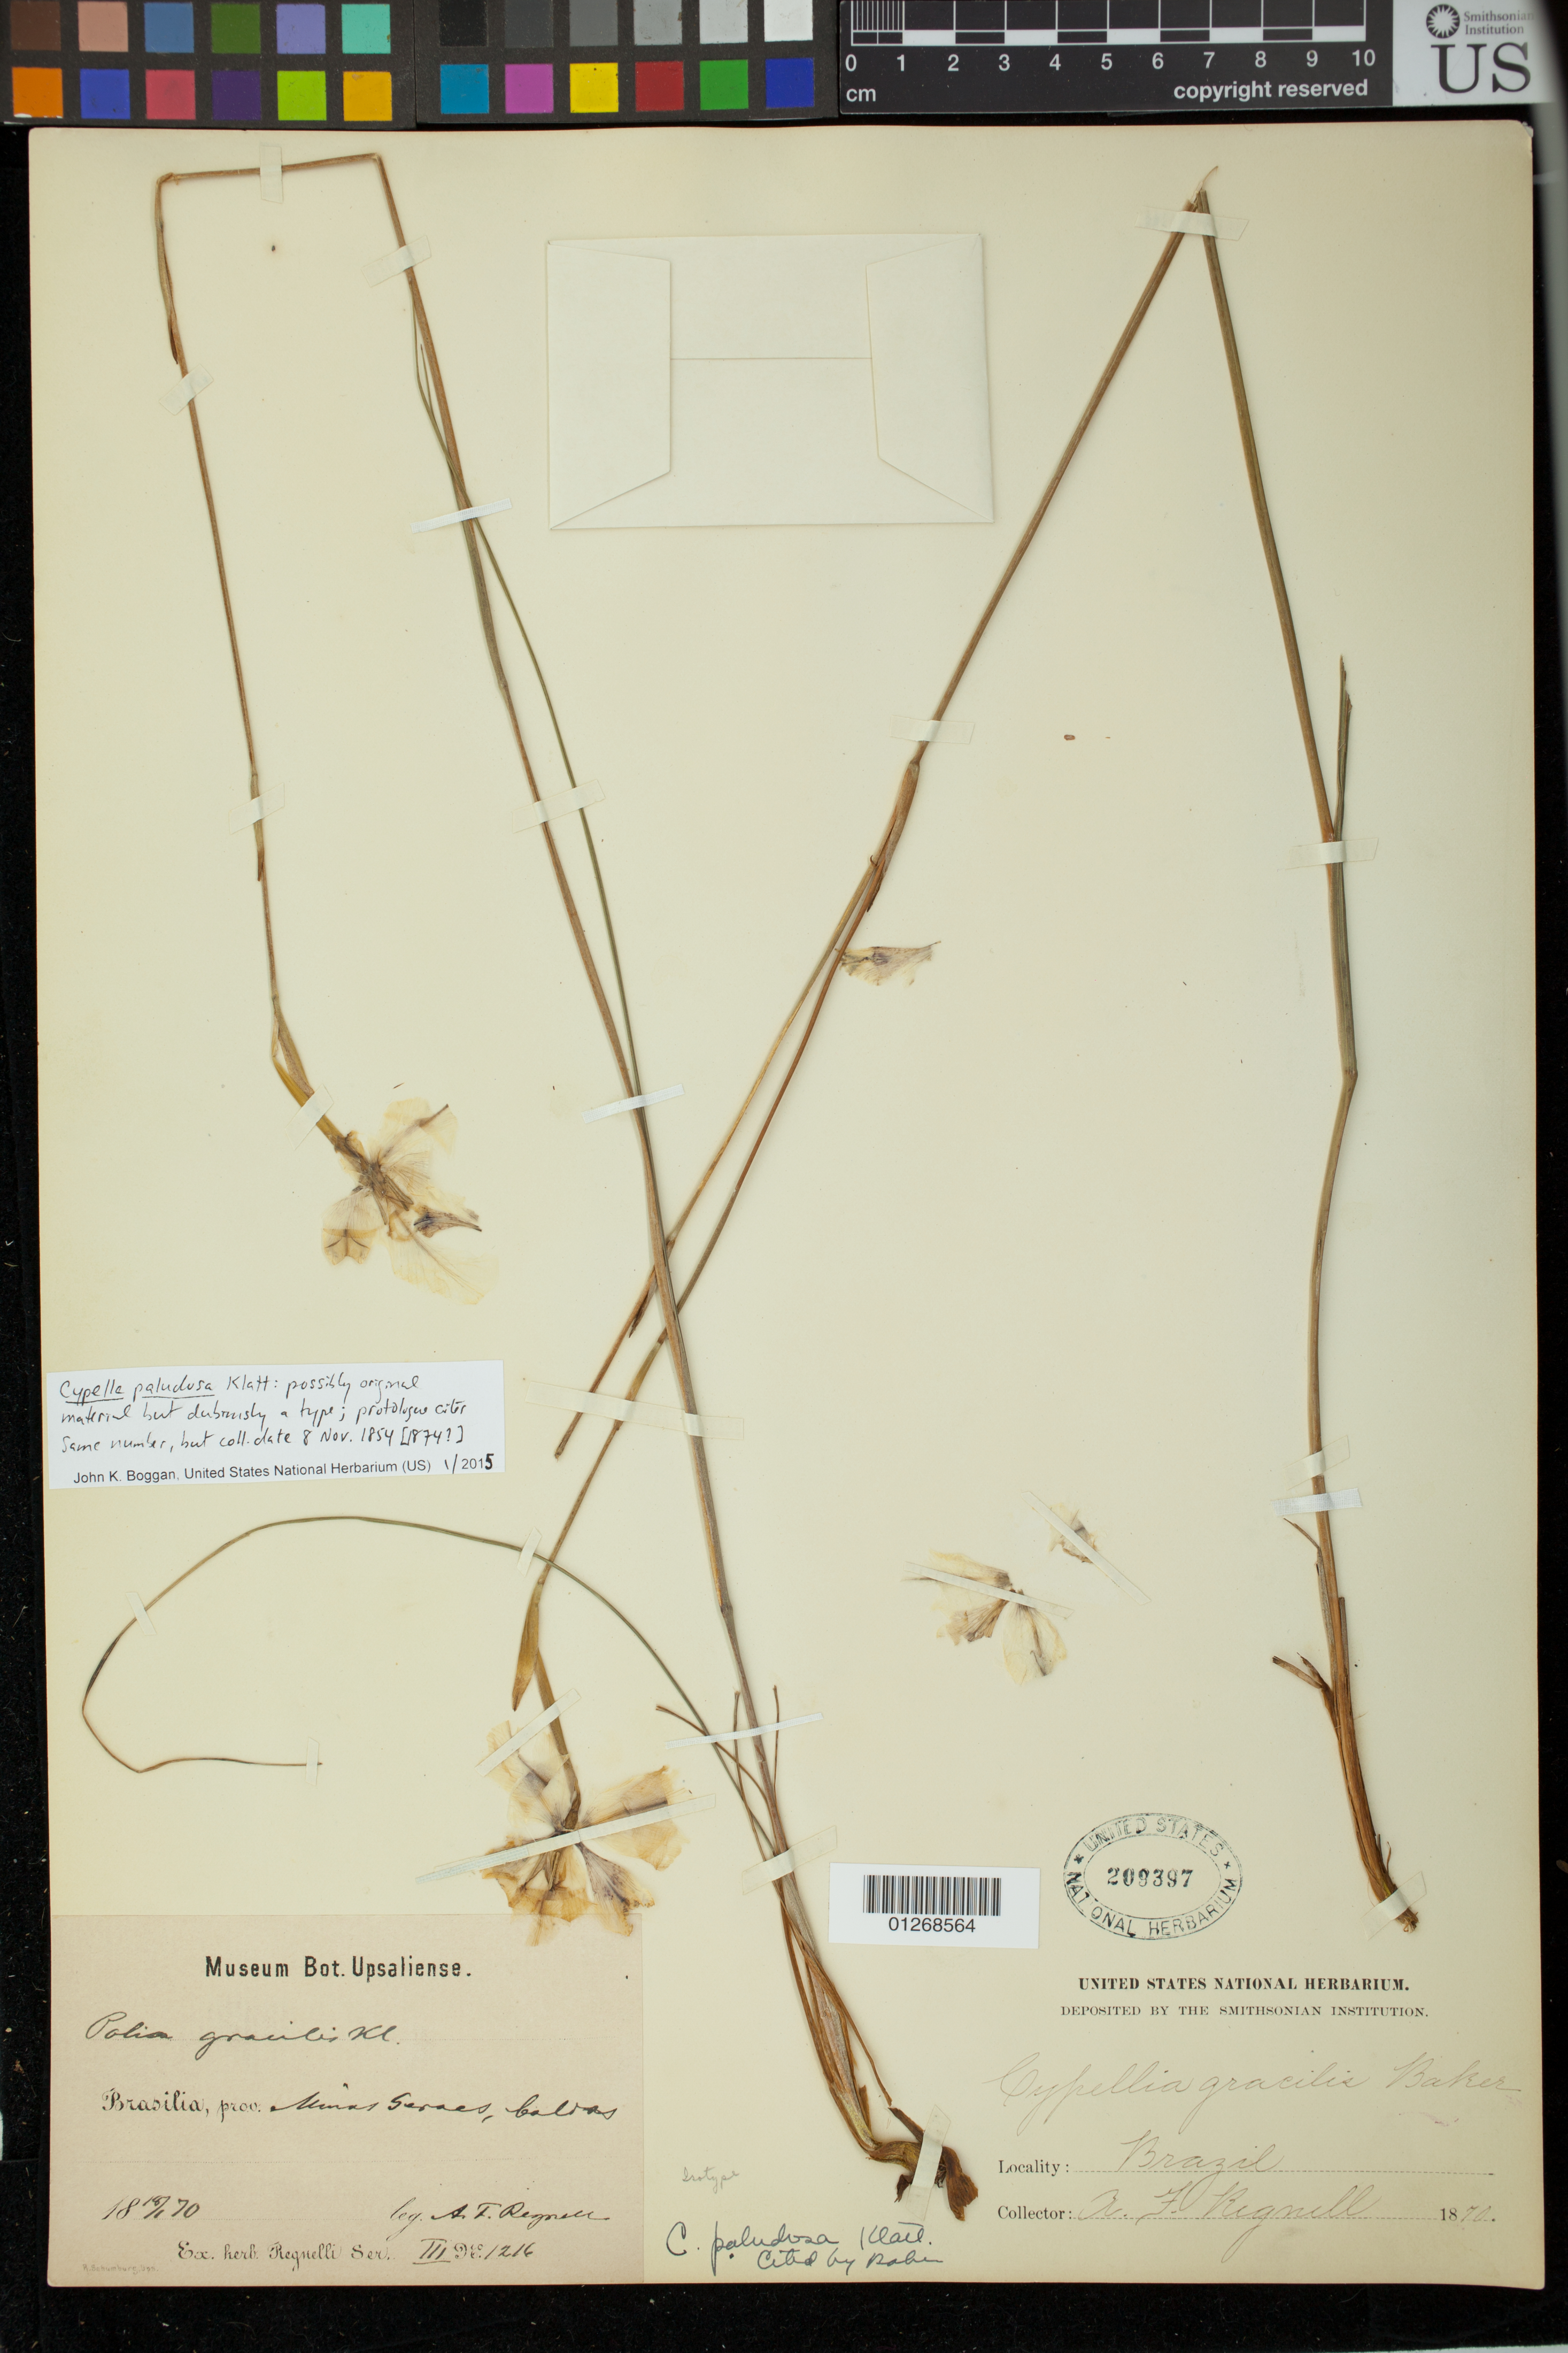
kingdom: Plantae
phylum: Tracheophyta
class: Liliopsida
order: Asparagales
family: Iridaceae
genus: Cypella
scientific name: Cypella paludosa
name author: Klatt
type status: Possible Type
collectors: A. F. Regnell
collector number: III 1216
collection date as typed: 18 18/1 70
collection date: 1870-01-18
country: Brazil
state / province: Minas Gerais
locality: Prov. Minas Geraes, Caldas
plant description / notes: Annotated "isotype" of Cypella paludosa Klatt (unsigned, undated). Possibly original material but dubiously a type. Protologue cites same collection number and locality, but different collection date (8 Nov. 1854, probably an error for 1874; duplicates at S have collection date 22 Nov. 1874).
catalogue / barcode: US 209397